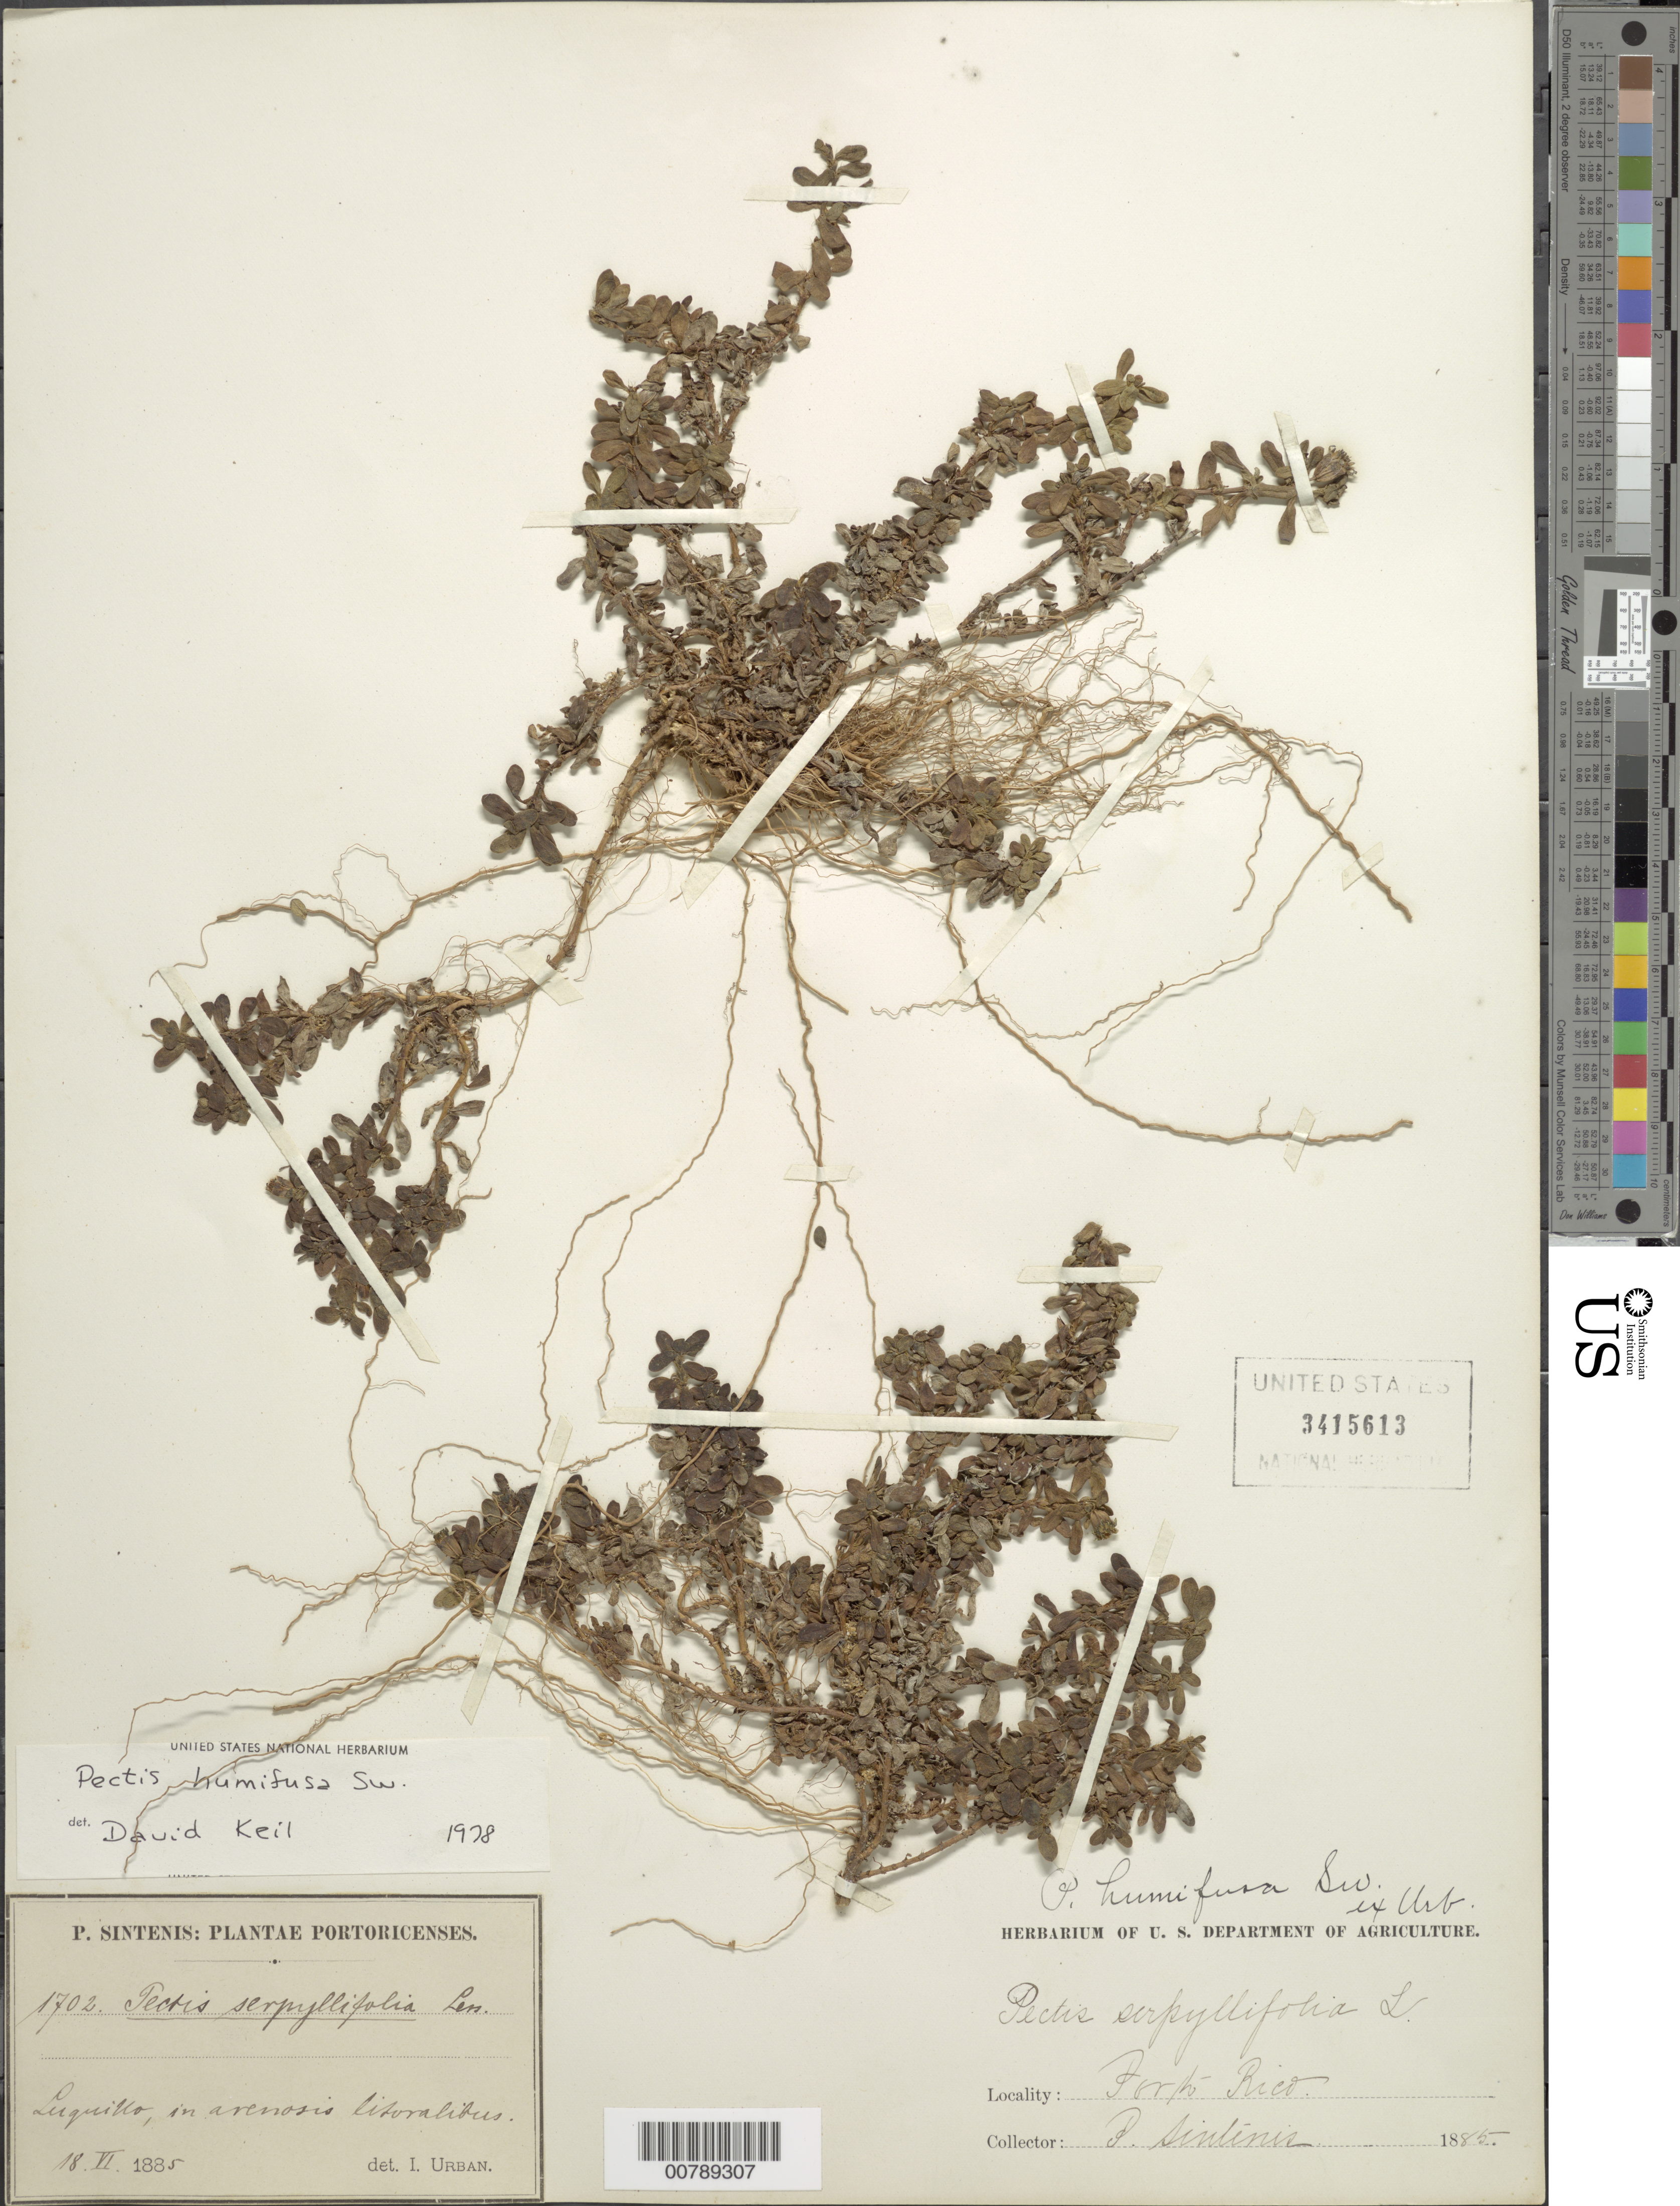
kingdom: Plantae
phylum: Tracheophyta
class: Magnoliopsida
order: Asterales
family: Asteraceae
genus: Pectis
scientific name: Pectis humifusa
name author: Sw.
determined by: Keil, D. J.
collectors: P. Sintenis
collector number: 1702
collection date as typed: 18 Jun 1885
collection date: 1885-06-18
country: Puerto Rico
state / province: Luquillo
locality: Luquillo, in arenosis litoralibus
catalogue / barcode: US 3415613-2